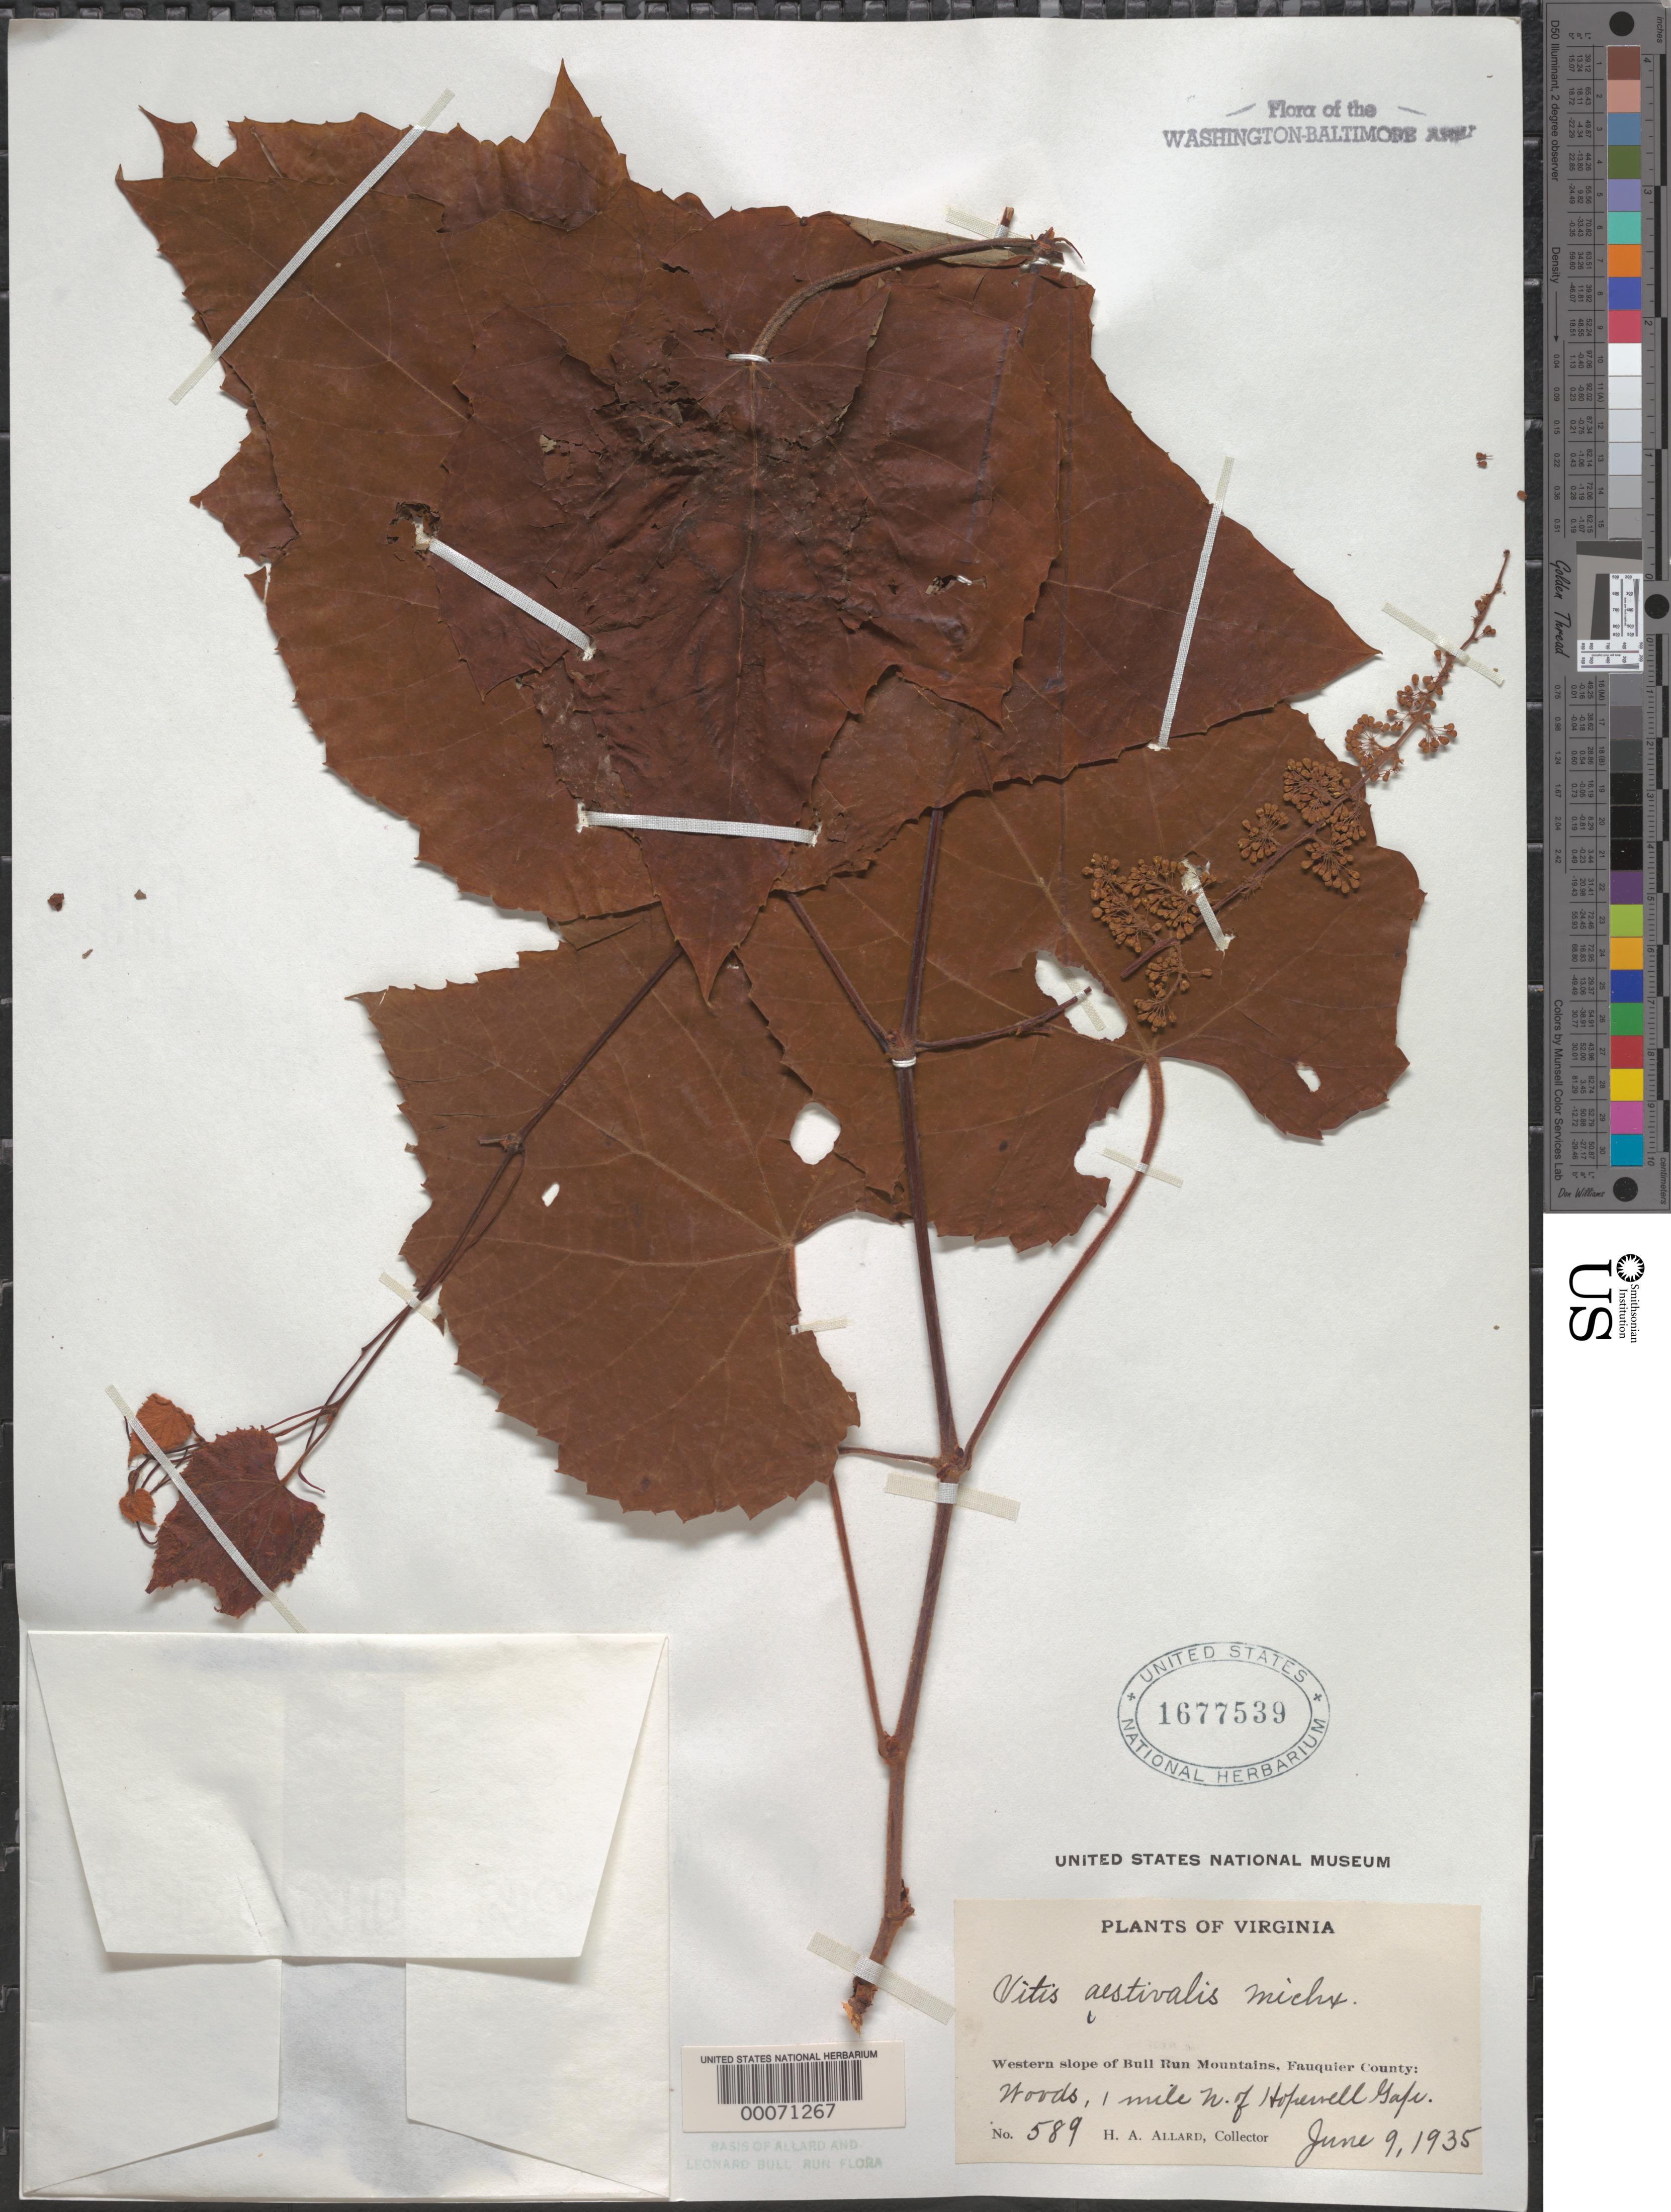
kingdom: Plantae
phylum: Tracheophyta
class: Magnoliopsida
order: Vitales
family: Vitaceae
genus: Vitis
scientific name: Vitis aestivalis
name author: Michx.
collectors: H. A. Allard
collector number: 589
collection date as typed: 09 Jun 1935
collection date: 1935-06-09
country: United States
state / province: Virginia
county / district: Fauquier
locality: North of Hopewell Gap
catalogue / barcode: US 1677539